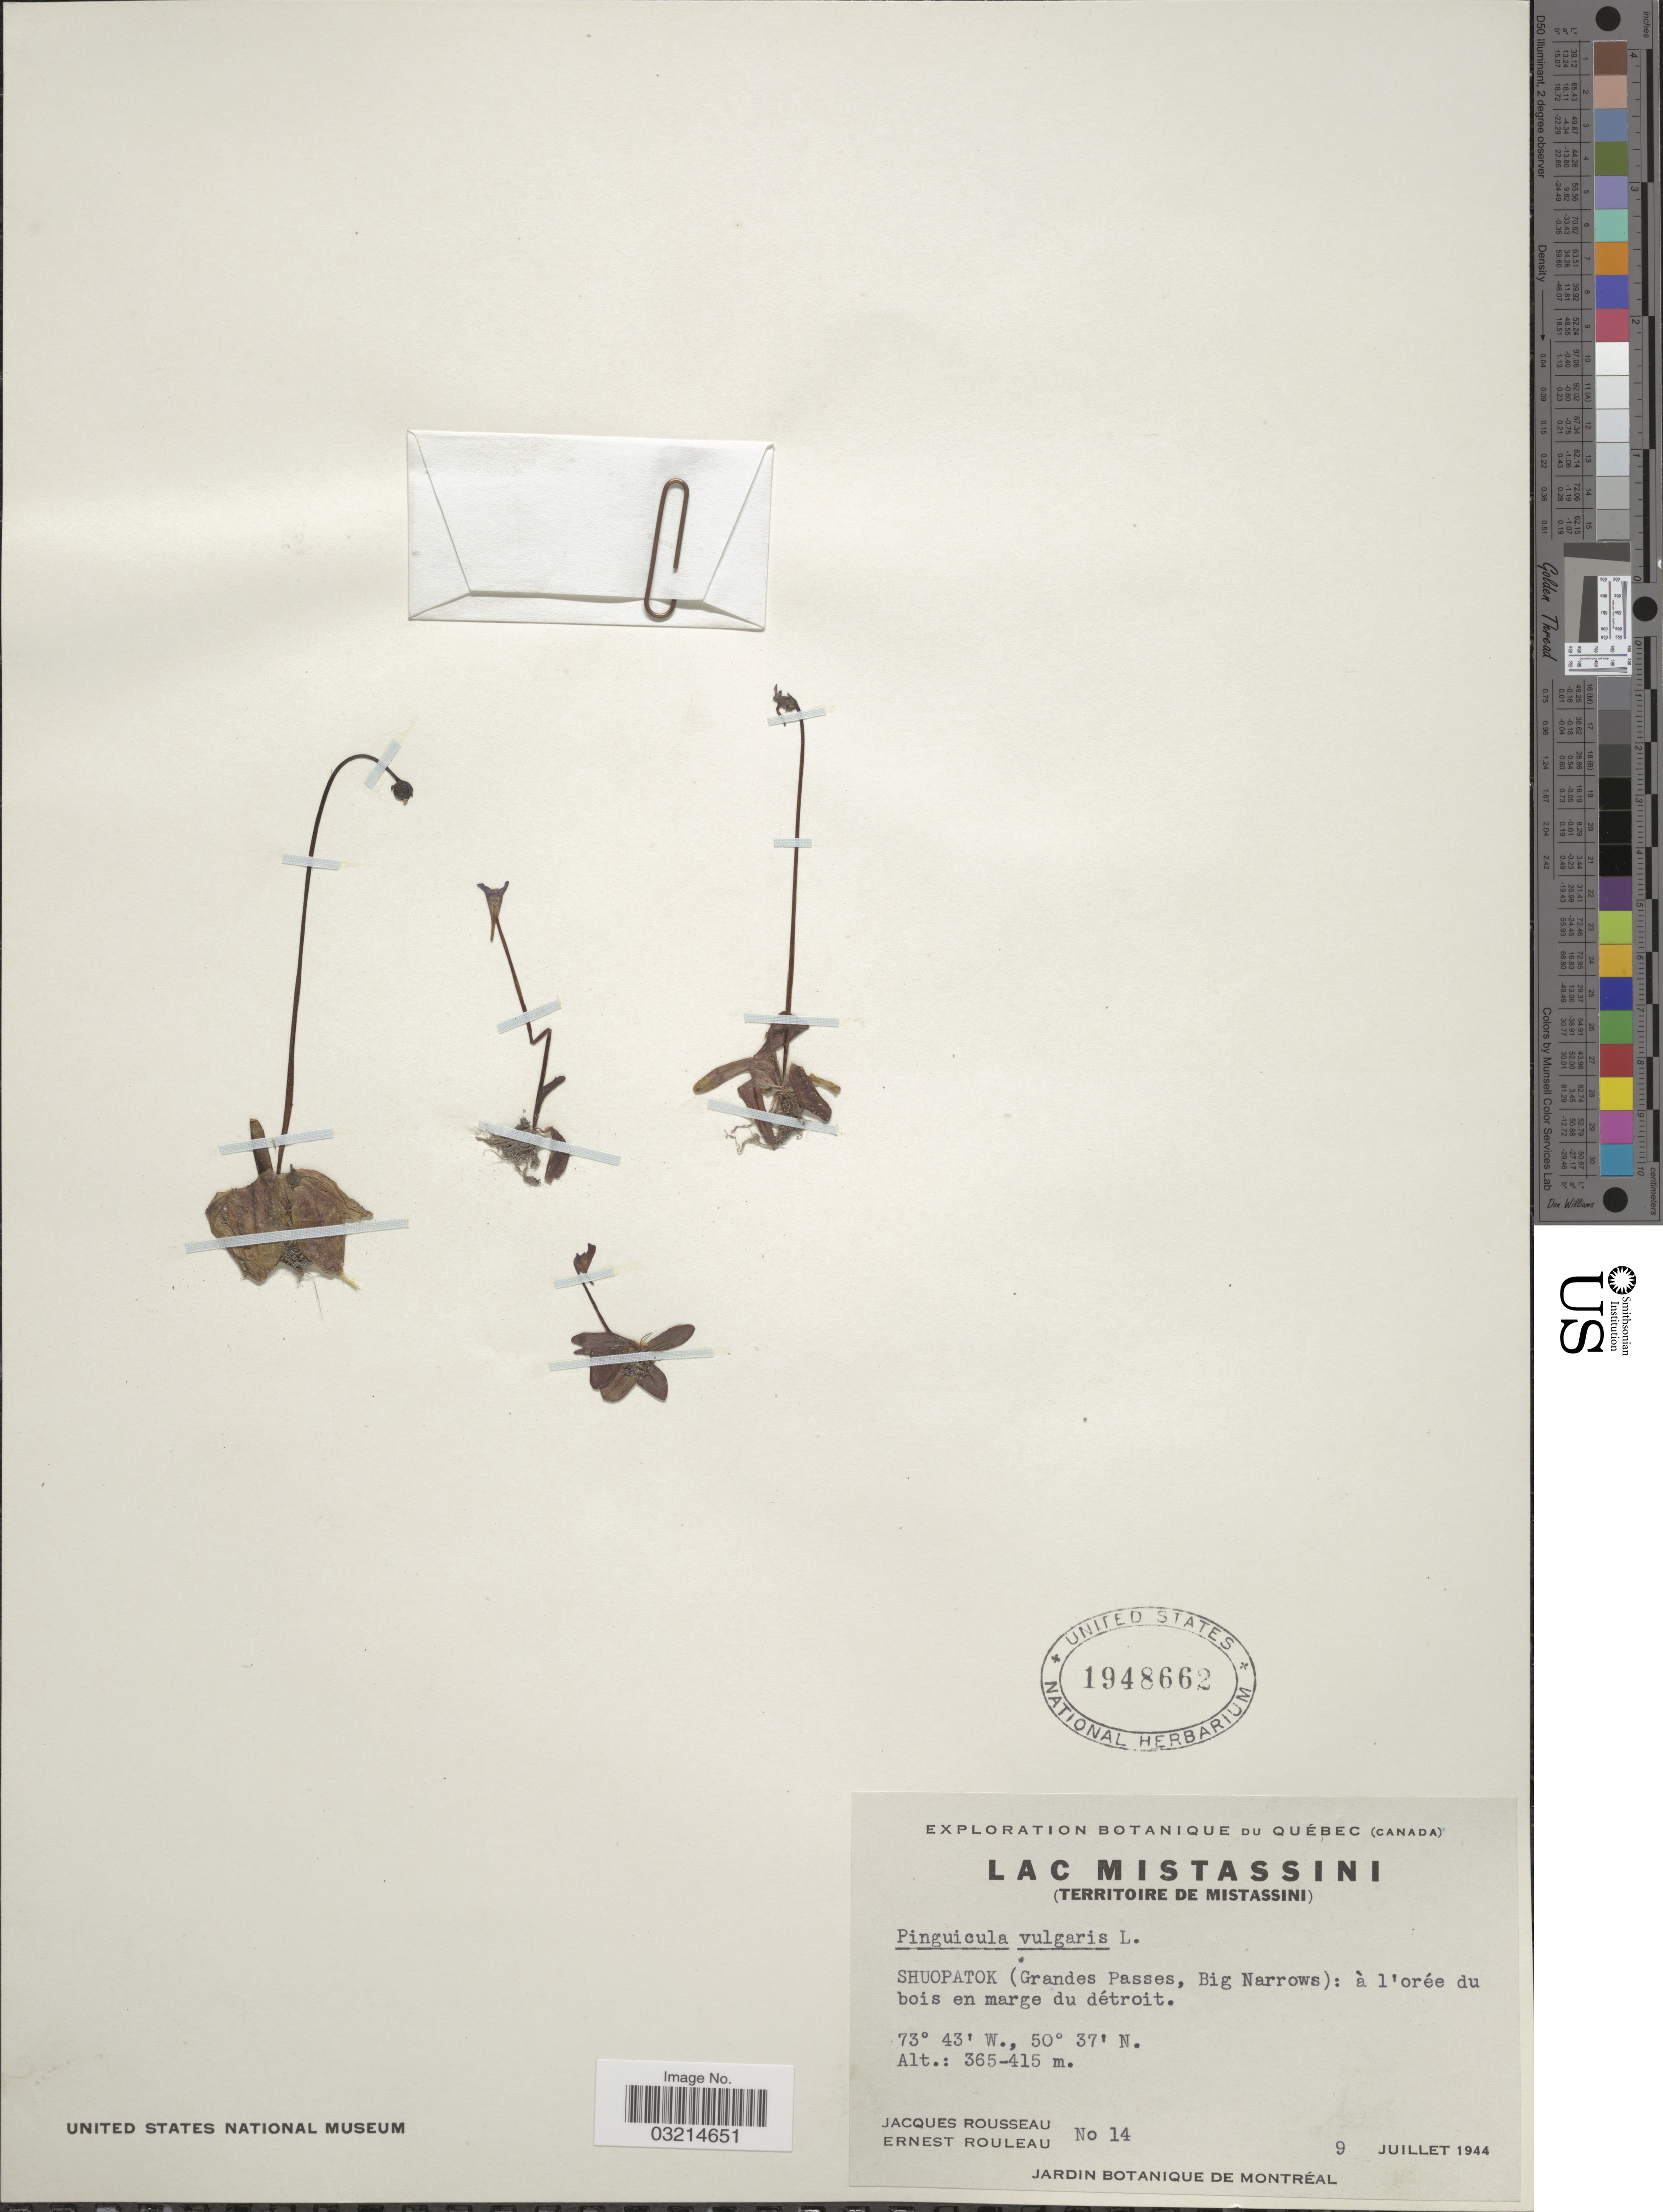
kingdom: Plantae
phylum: Tracheophyta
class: Magnoliopsida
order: Lamiales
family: Lentibulariaceae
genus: Pinguicula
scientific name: Pinguicula vulgaris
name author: L.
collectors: J. Rousseau & E. Rouleau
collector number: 14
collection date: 1944-07-09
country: Canada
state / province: Quebec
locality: Lac Mistassini (Territoire de Mistassini), Shuopatok (Grandes Passes, Big Narrows): à l'orée du bois en marge du détroit.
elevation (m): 365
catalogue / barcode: US 1948662